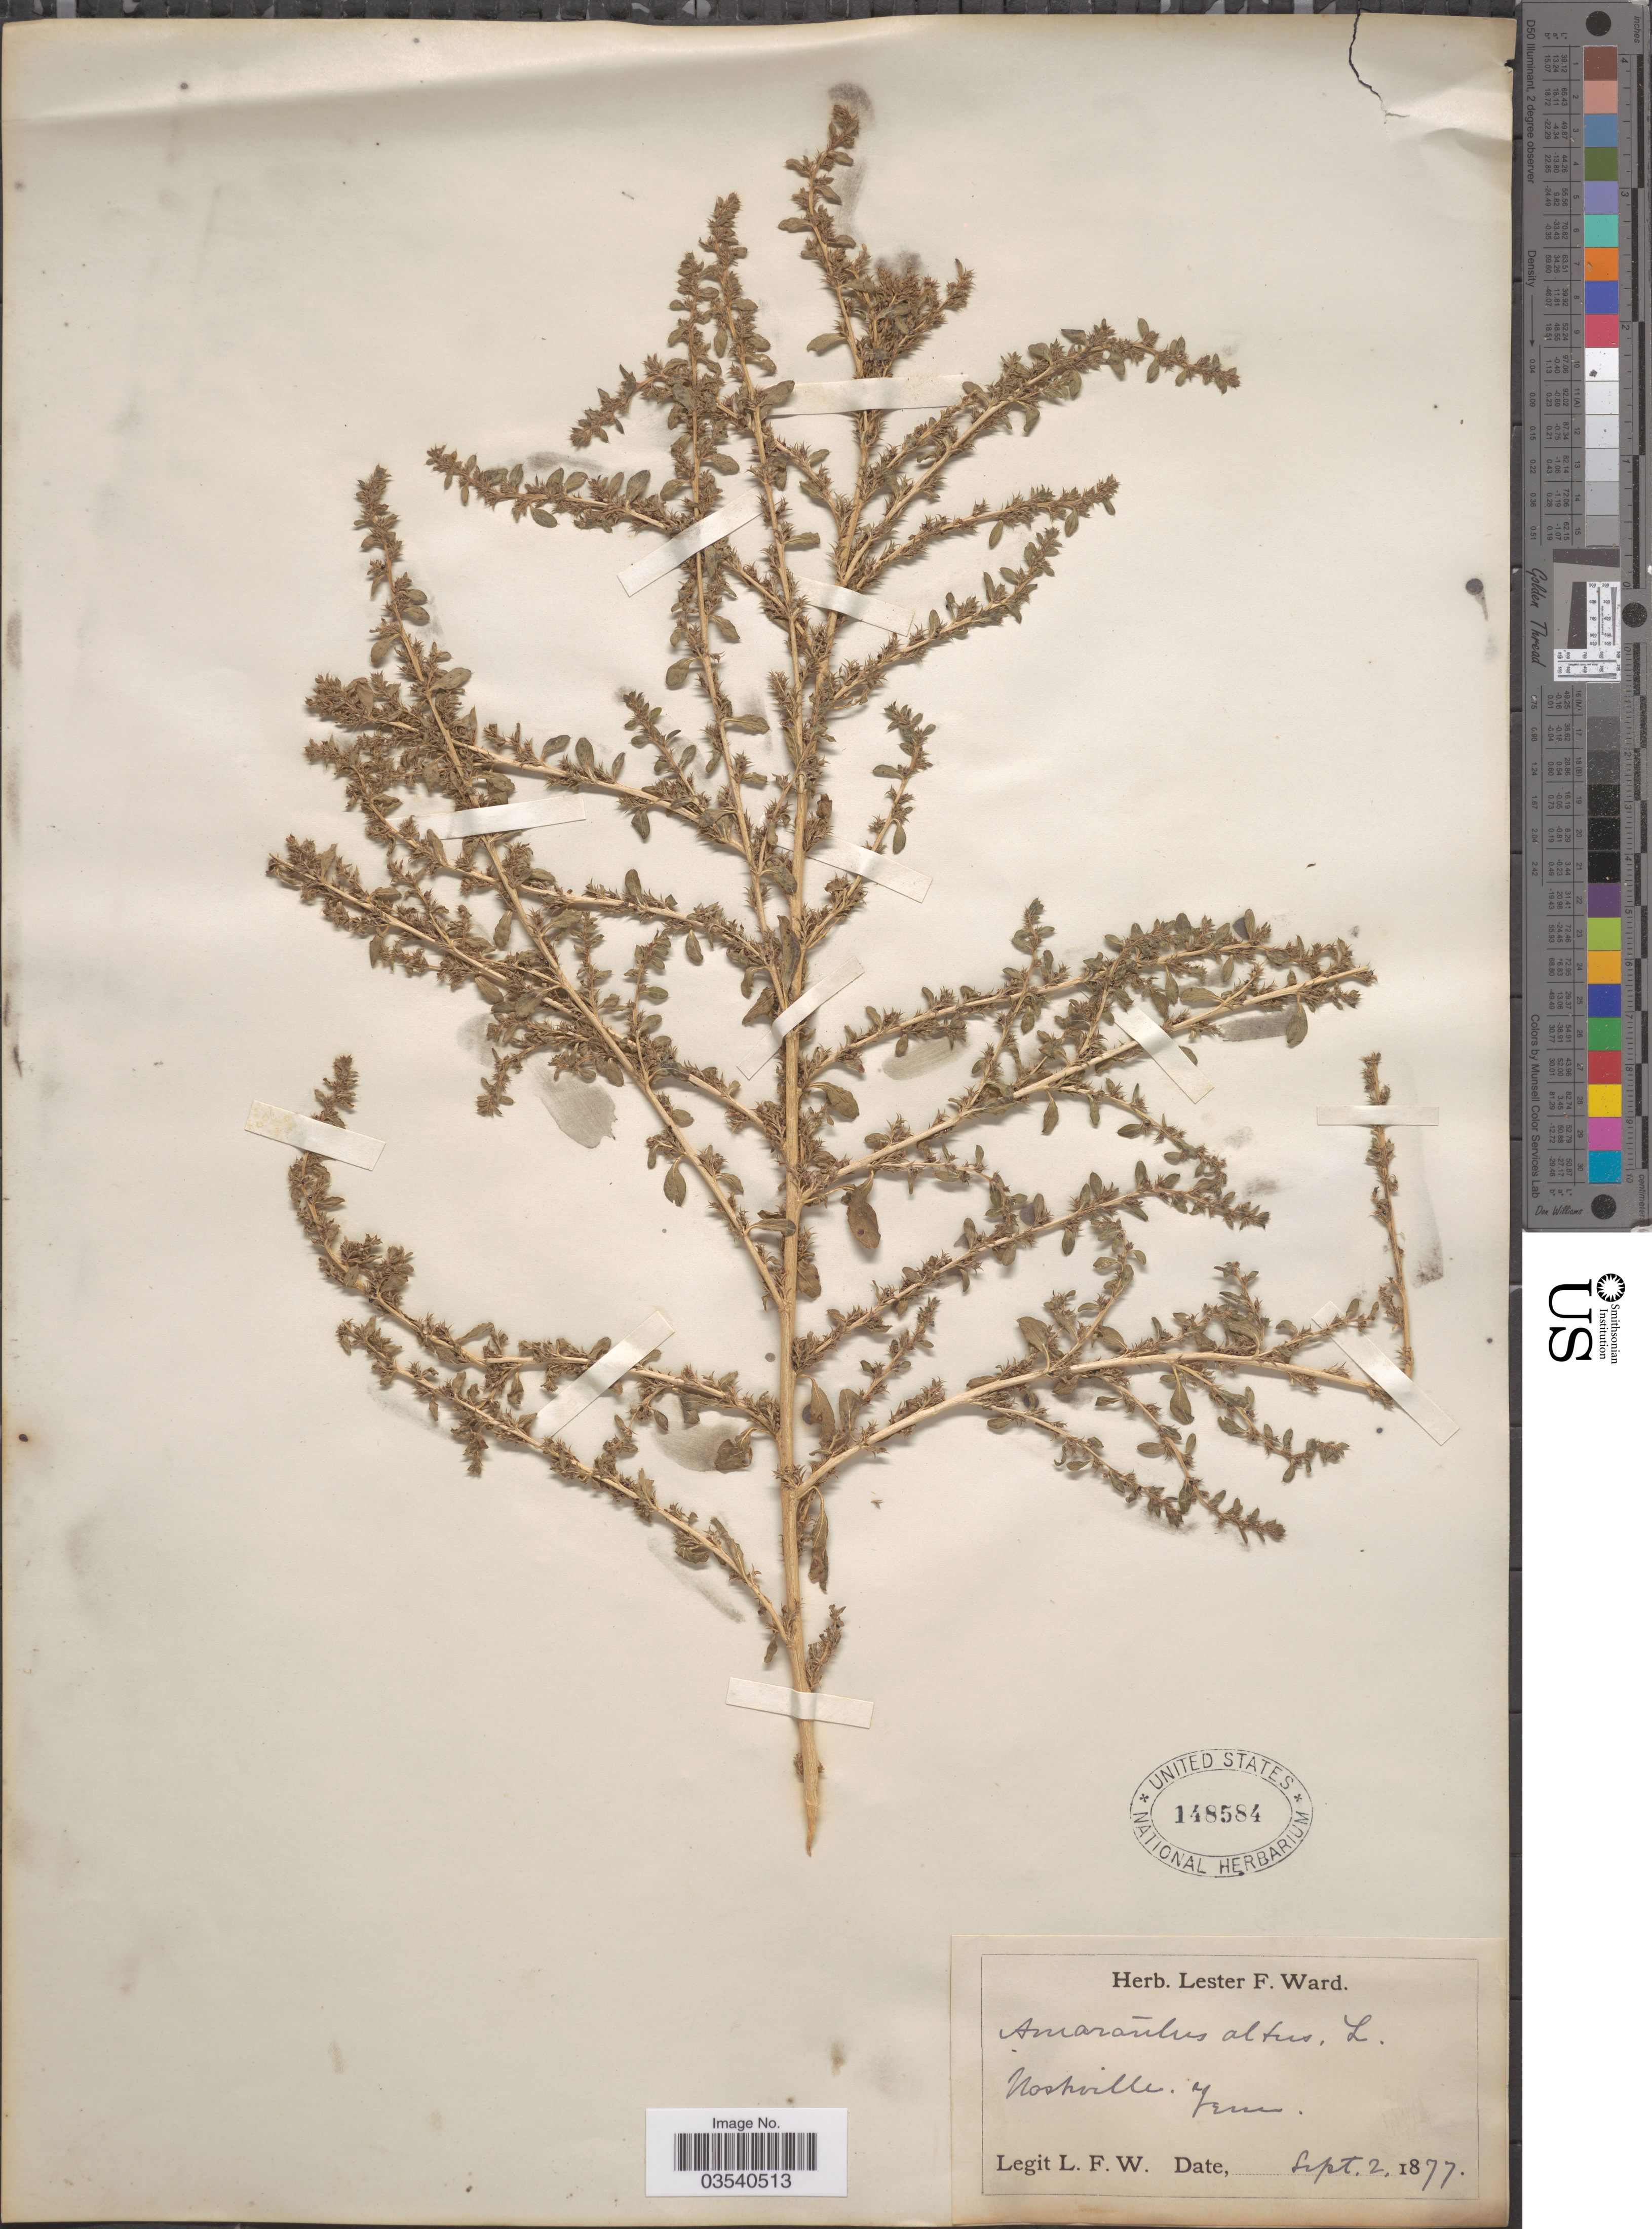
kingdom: Plantae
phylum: Tracheophyta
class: Magnoliopsida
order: Caryophyllales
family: Amaranthaceae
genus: Amaranthus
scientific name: Amaranthus graecizans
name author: L.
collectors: L. F. Ward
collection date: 1877-09-02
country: United States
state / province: Tennessee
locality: Nashville.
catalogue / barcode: US 148584